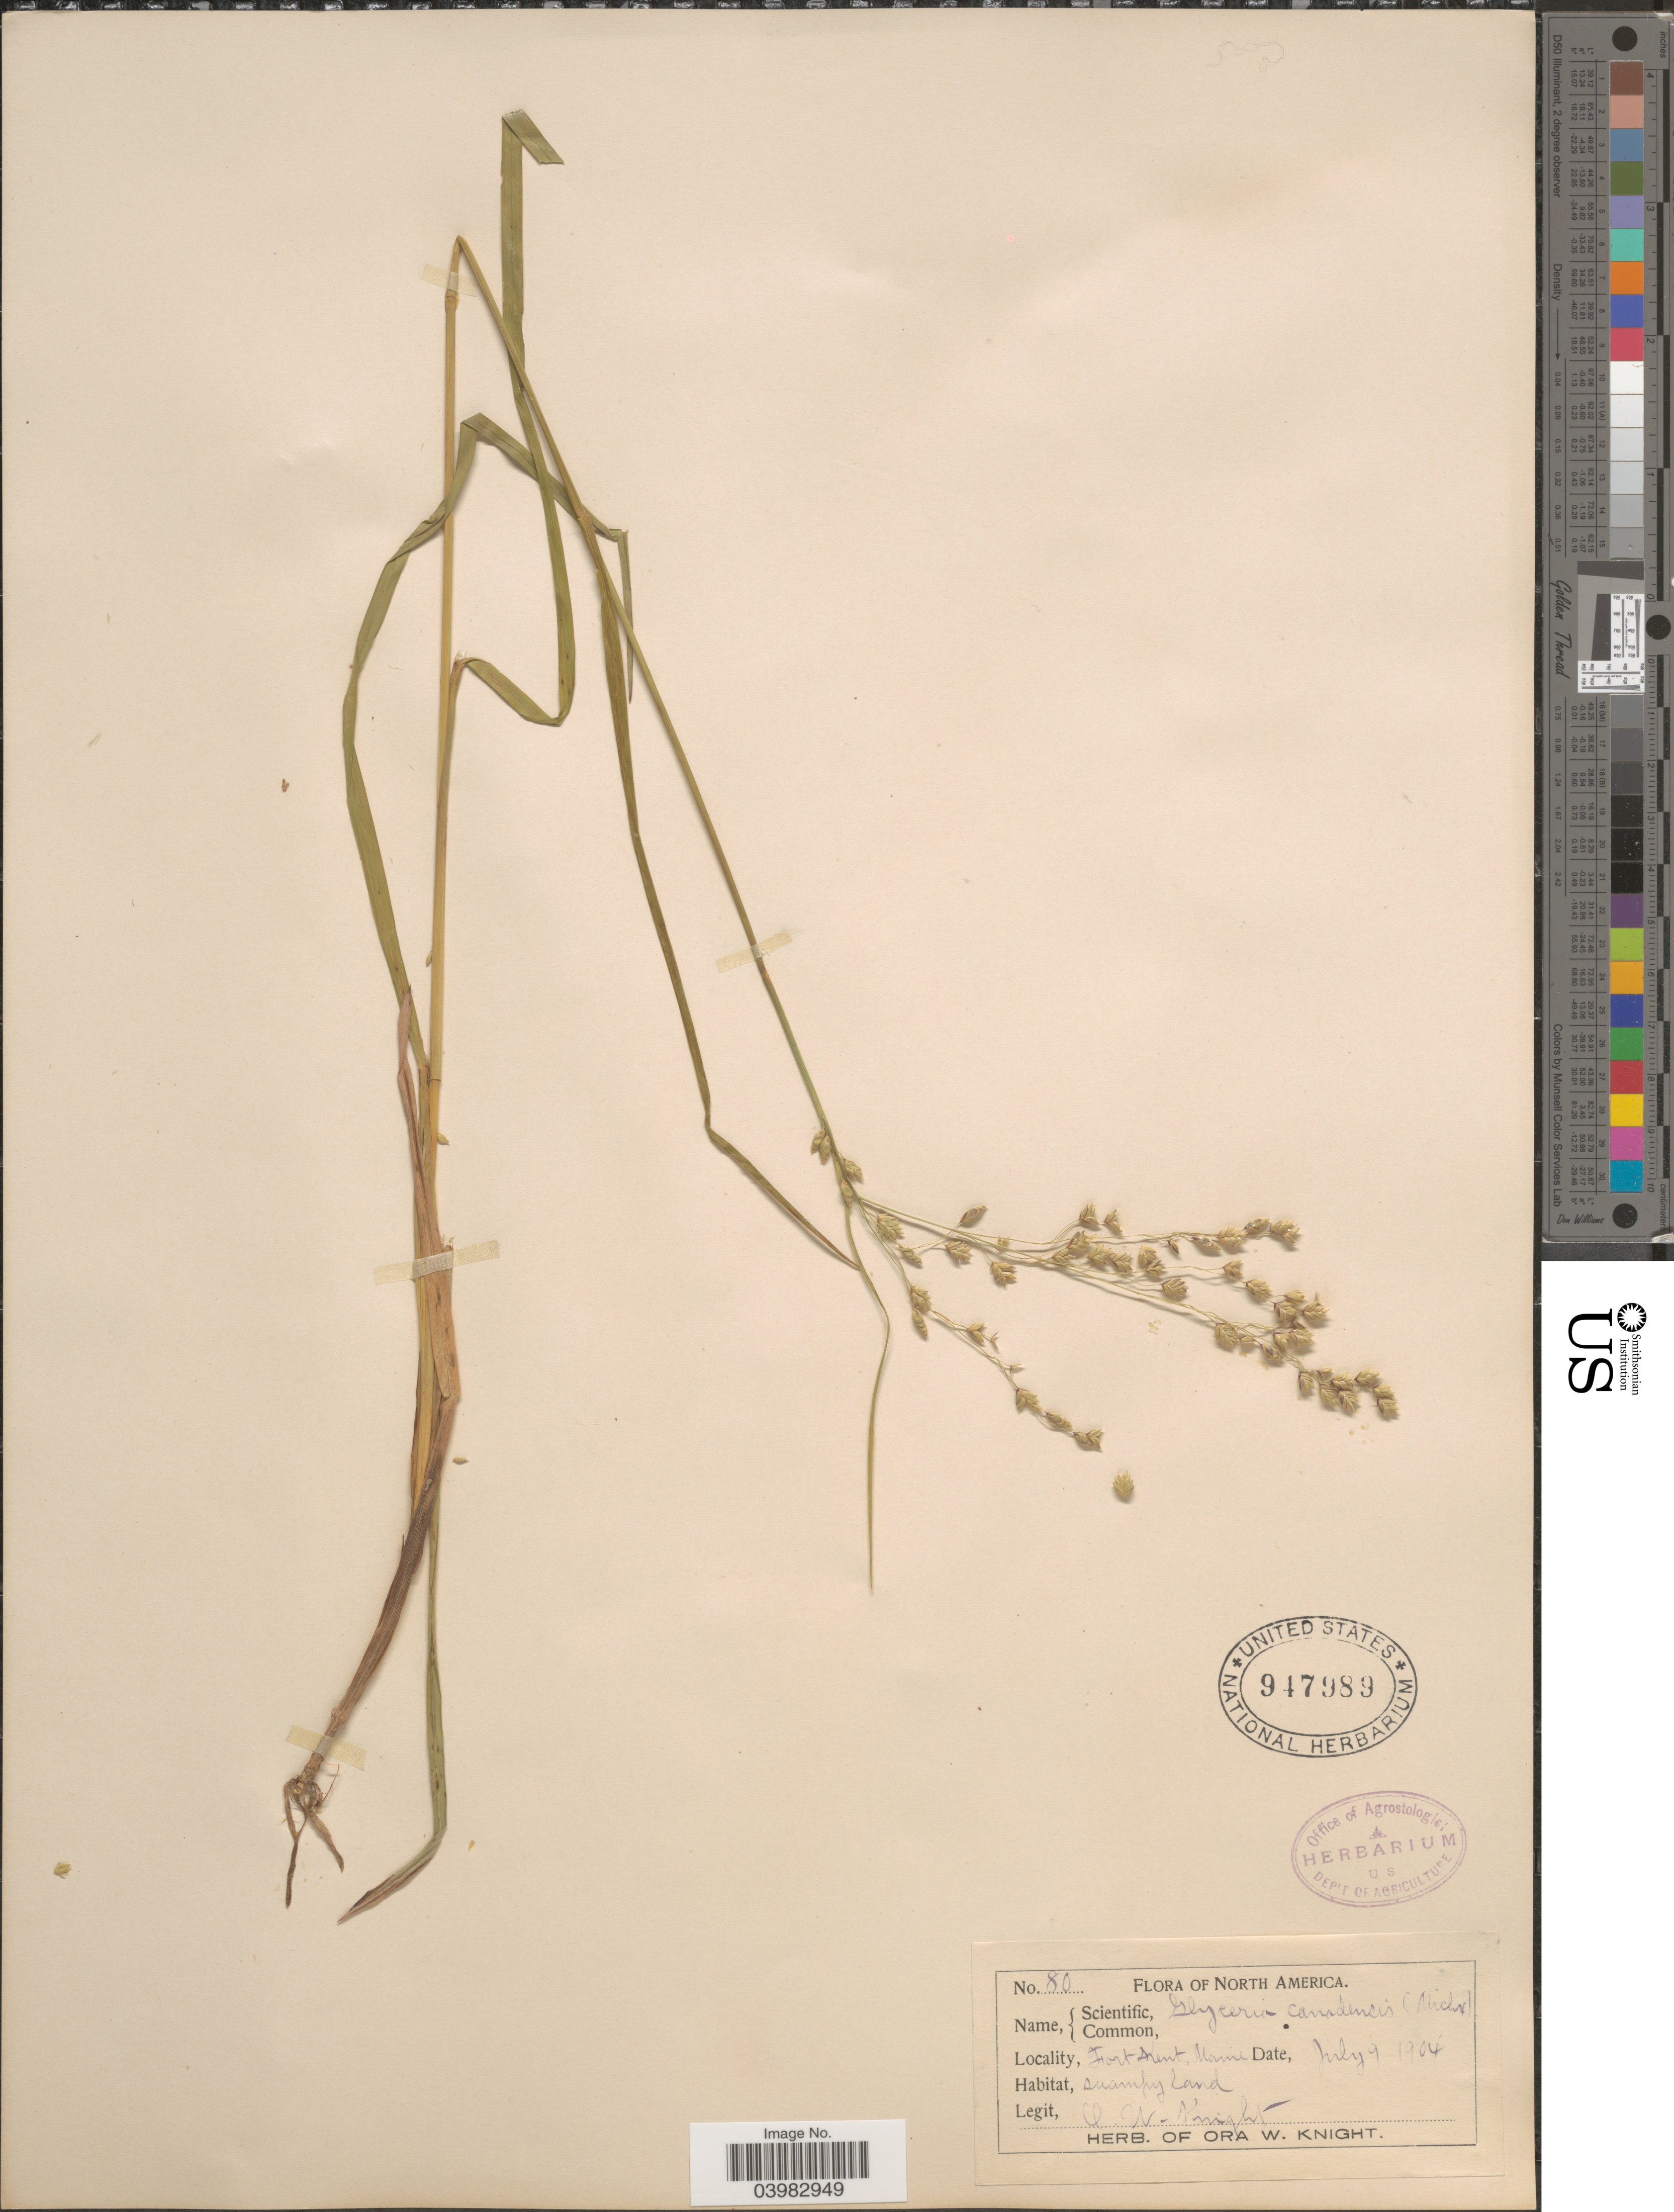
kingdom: Plantae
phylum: Tracheophyta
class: Liliopsida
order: Poales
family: Poaceae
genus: Glyceria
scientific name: Glyceria canadensis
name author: (Michx.) Trin.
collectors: O. Knight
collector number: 80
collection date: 1904-07-09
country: United States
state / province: Maine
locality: Fort Kent.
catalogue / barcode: US 947989